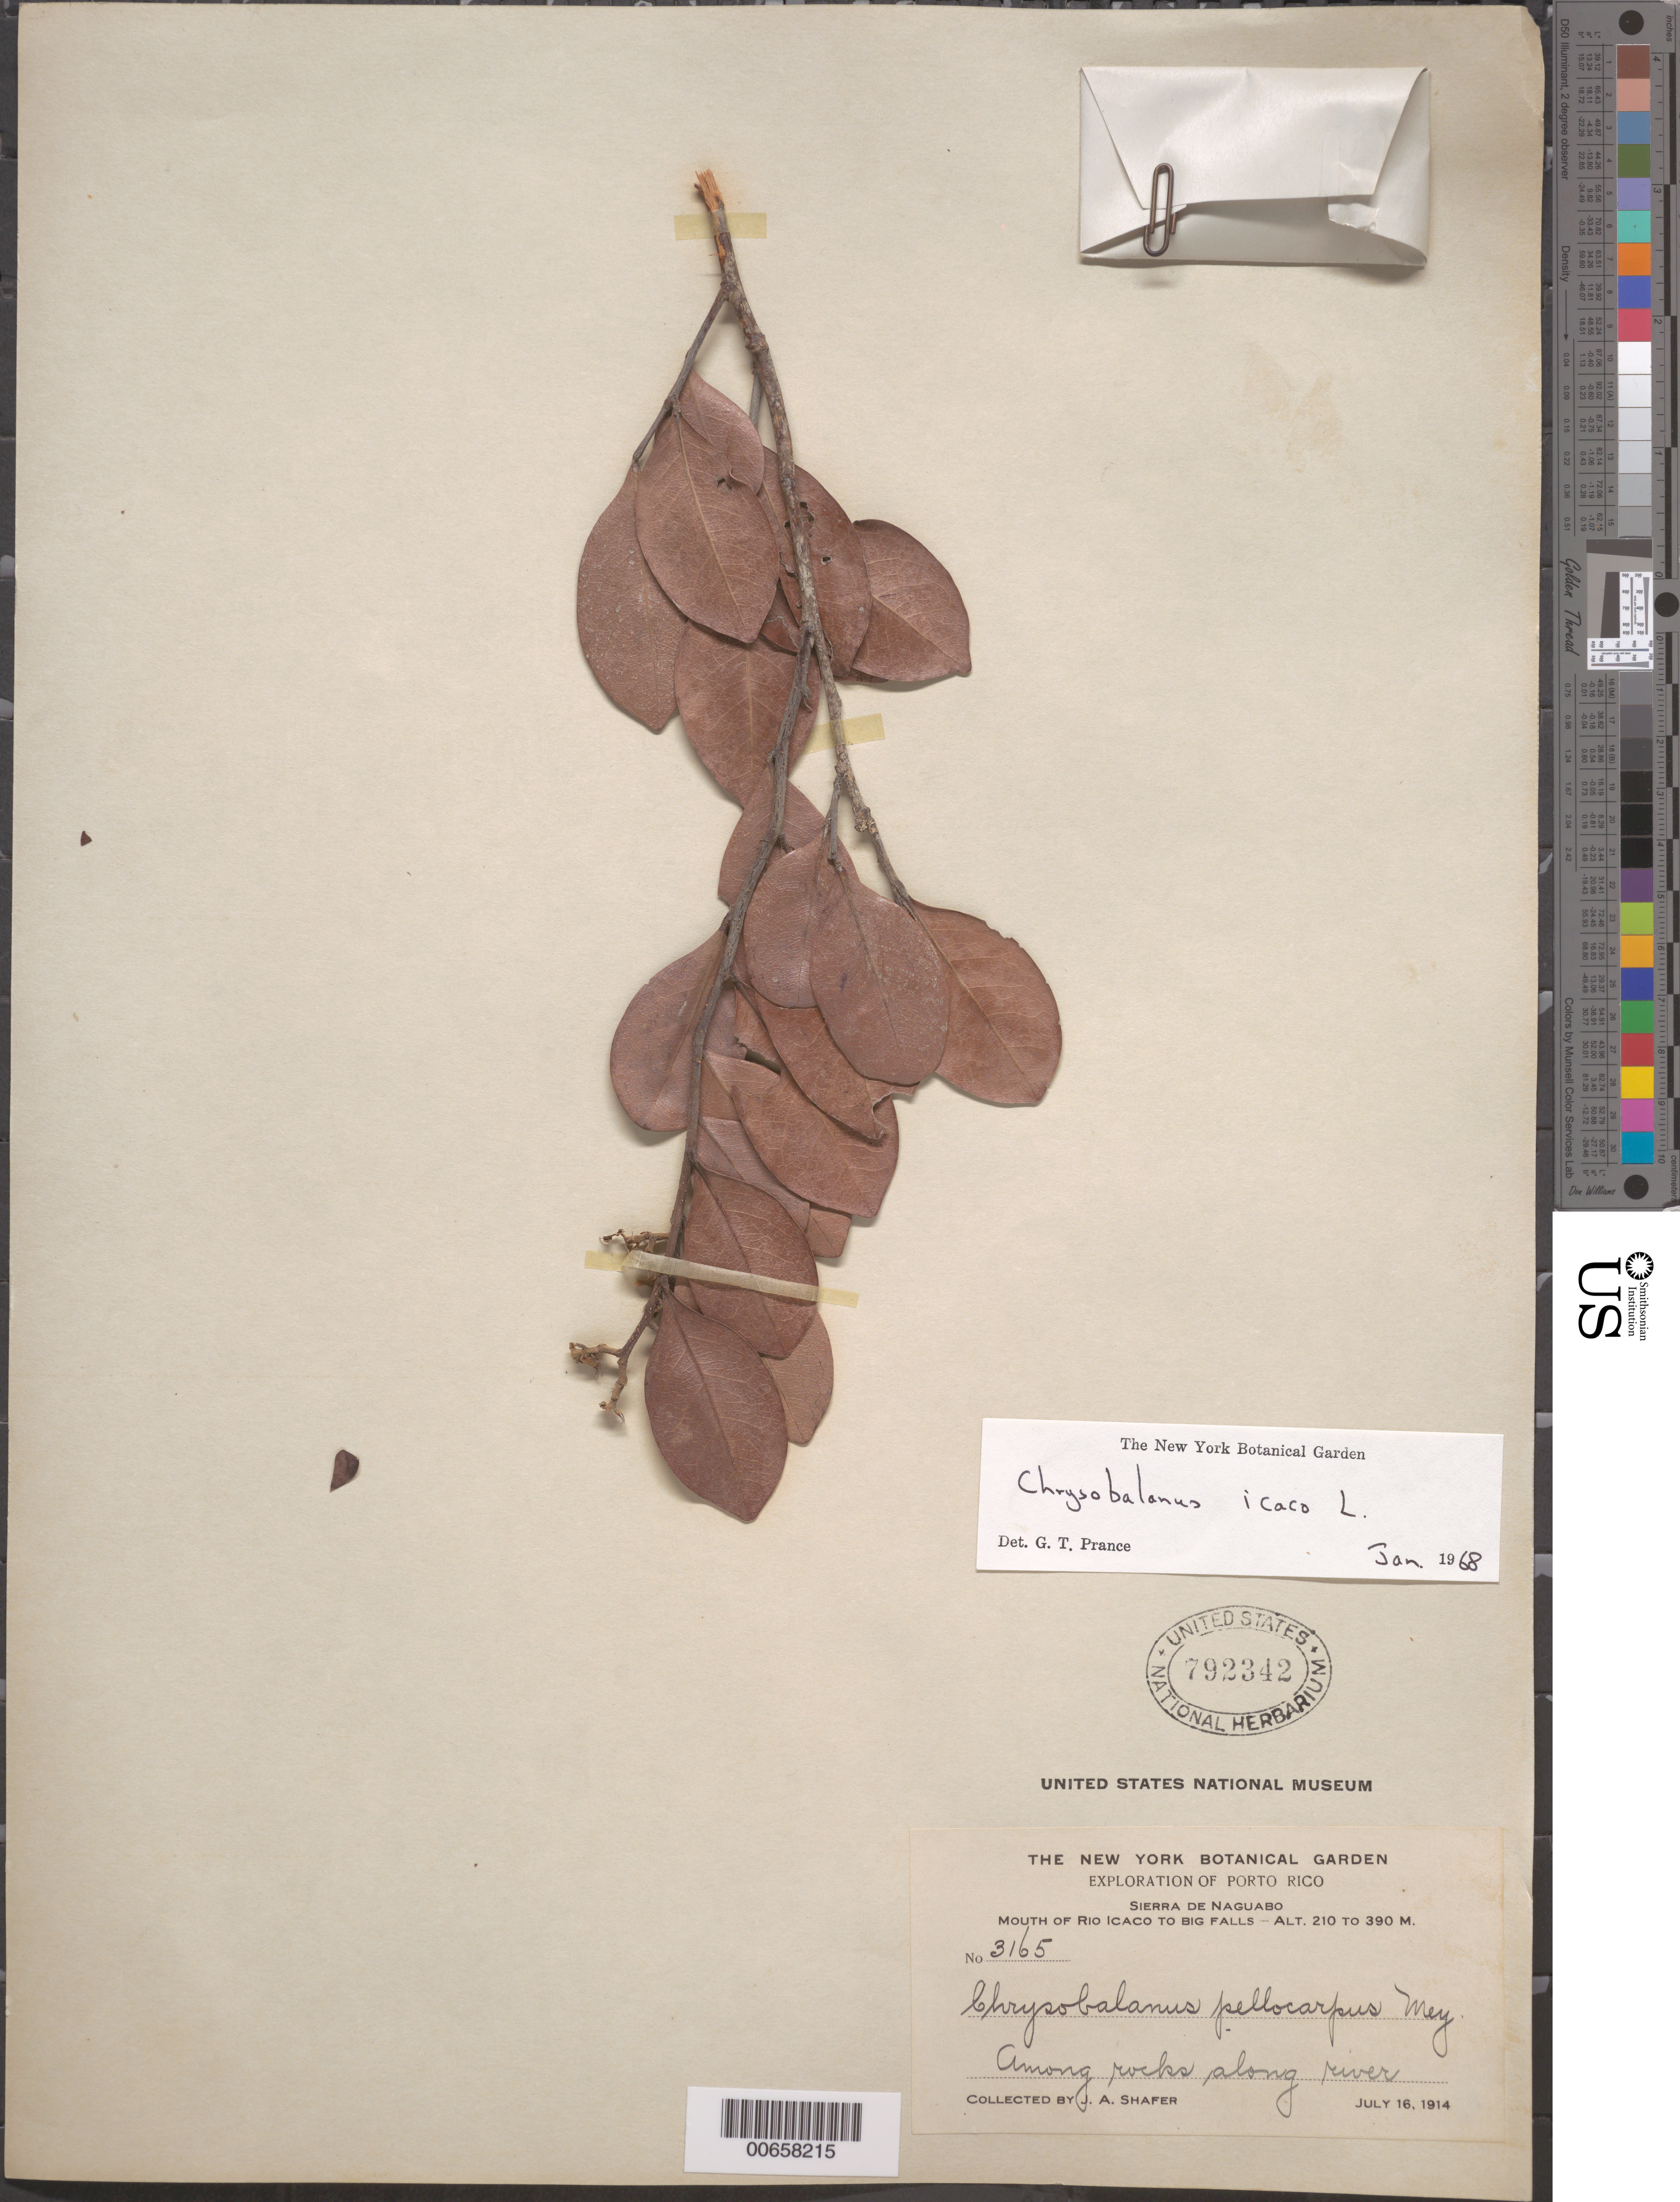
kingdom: Plantae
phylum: Tracheophyta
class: Magnoliopsida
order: Malpighiales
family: Chrysobalanaceae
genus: Chrysobalanus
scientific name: Chrysobalanus icaco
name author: L.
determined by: Prance, G. T.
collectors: J. A. Shafer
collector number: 3165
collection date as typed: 16 Jul 1914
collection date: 1914-07-16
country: Puerto Rico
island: Greater Antilles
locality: Sierra de Naguabo, mouth of Rio Icaco to Big Falls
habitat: Among rocks along river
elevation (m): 210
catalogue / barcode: US 792342